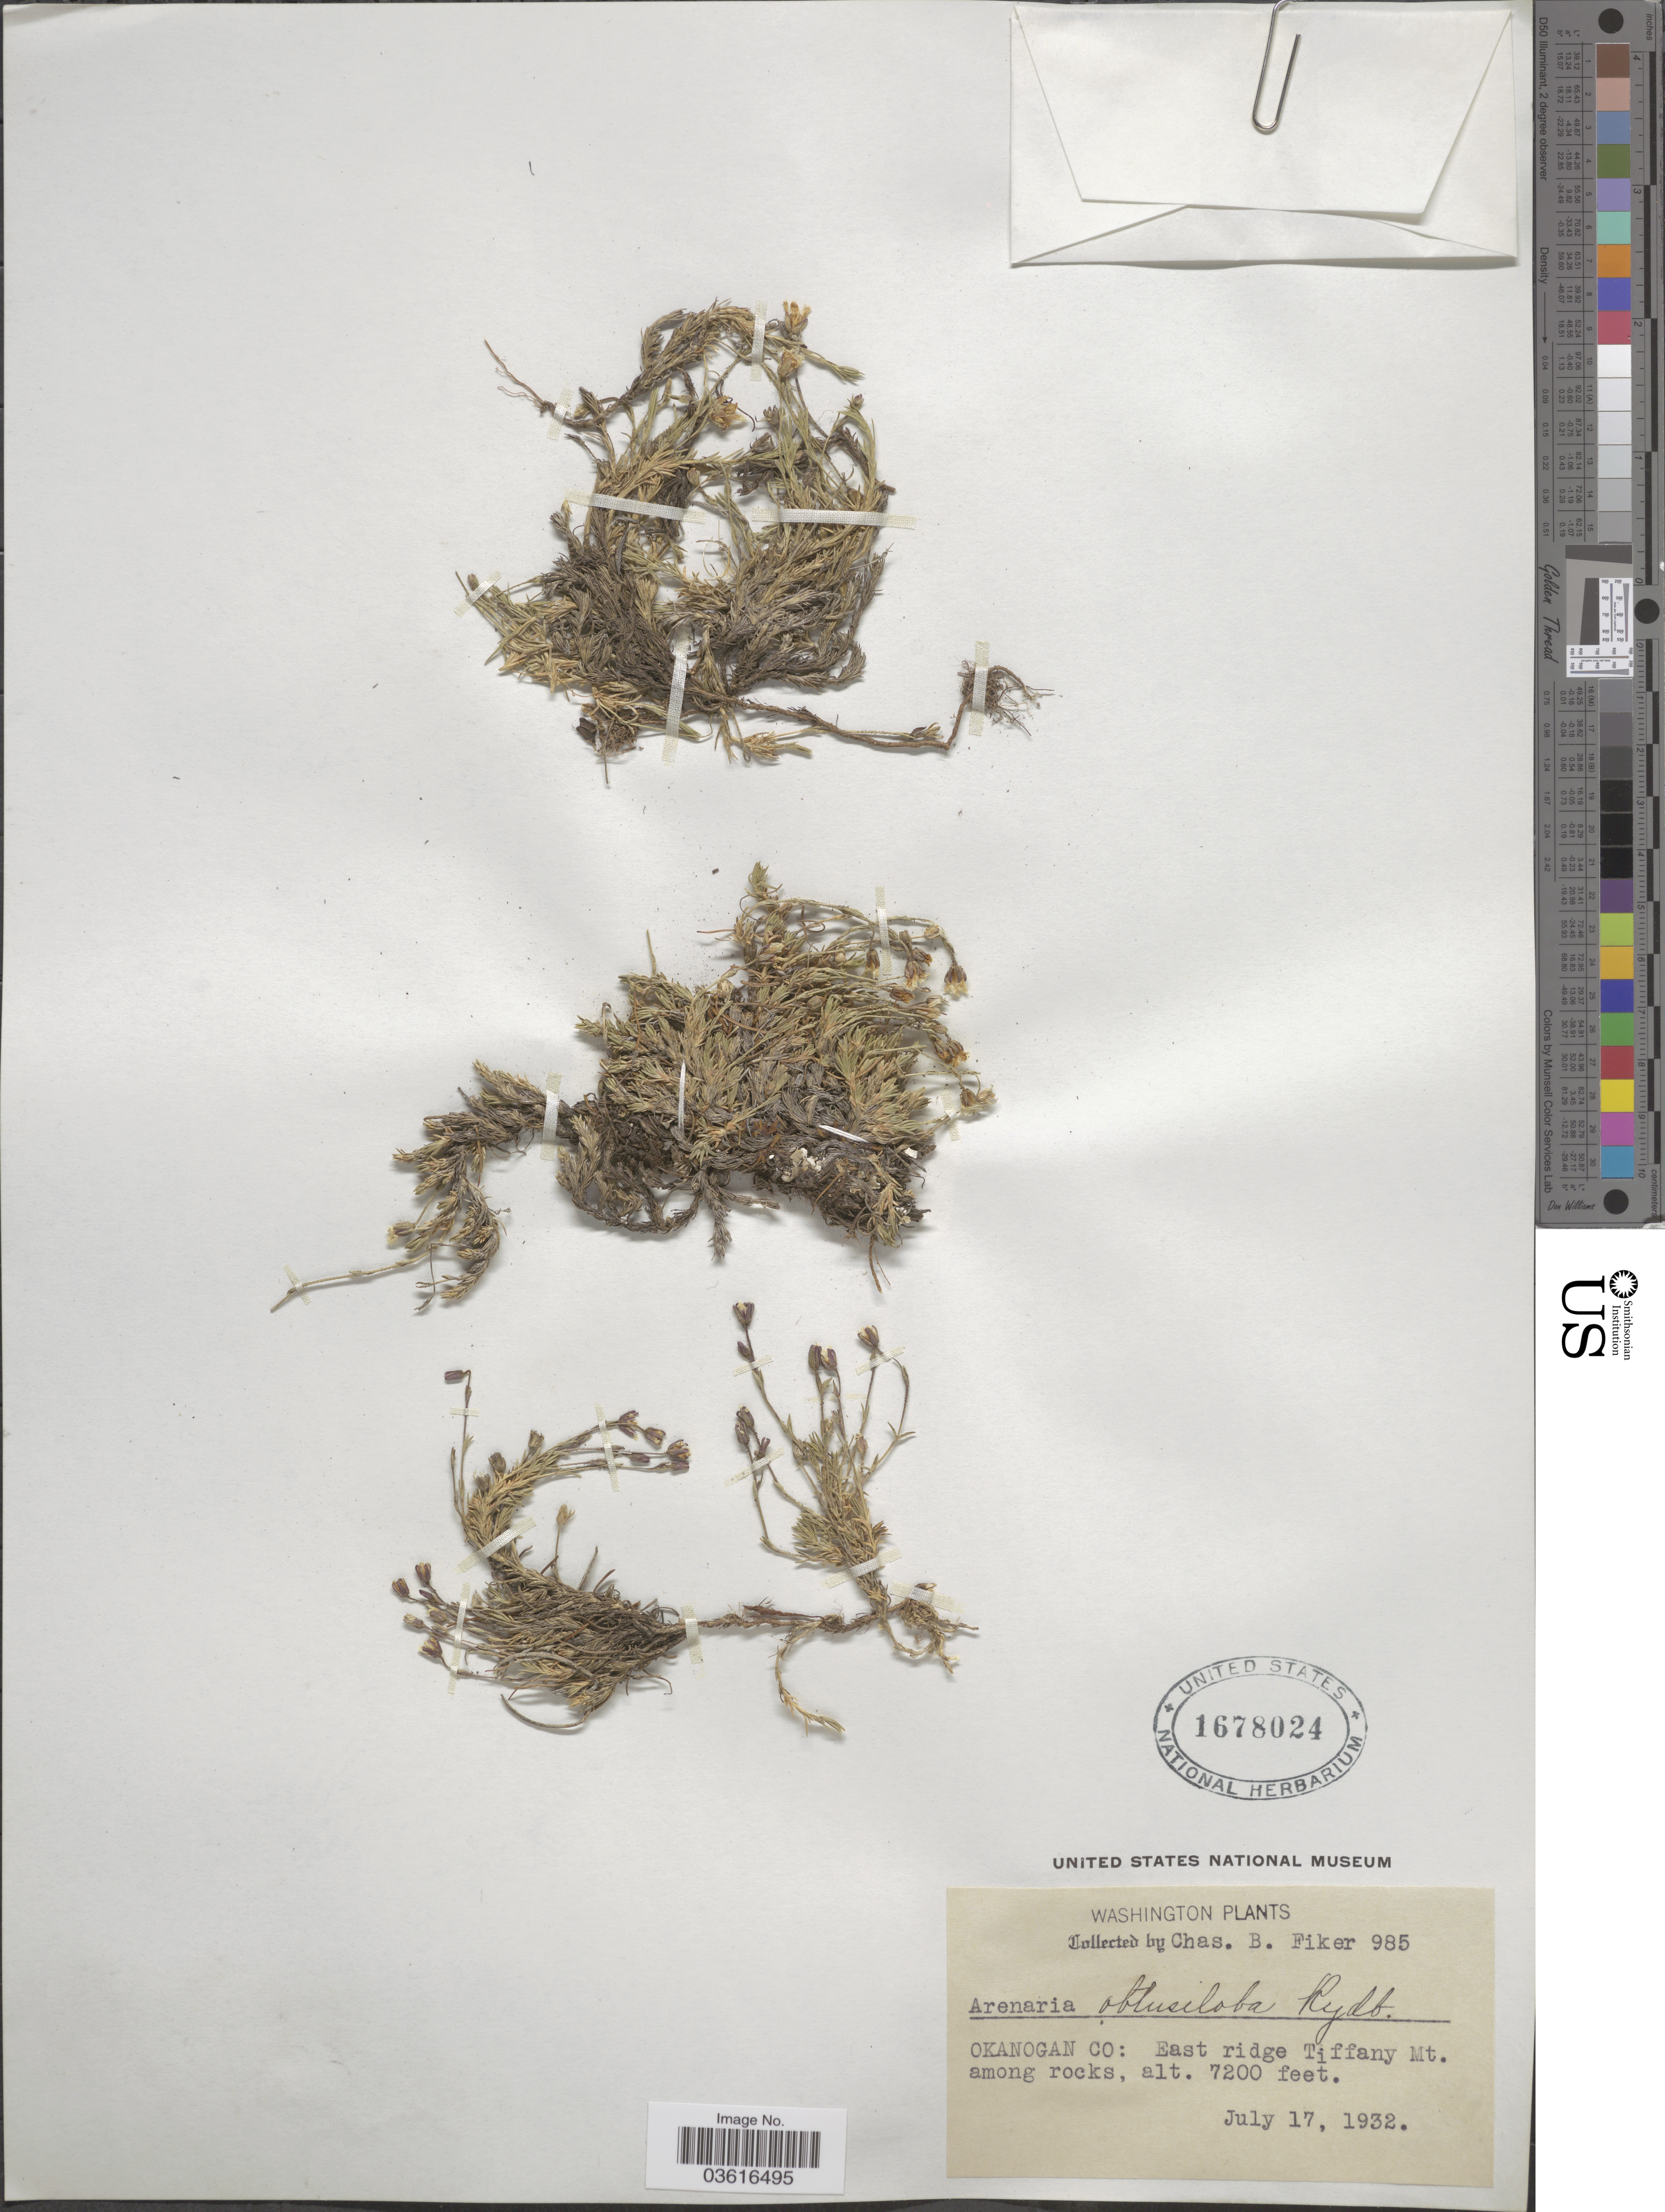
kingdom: Plantae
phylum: Tracheophyta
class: Magnoliopsida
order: Caryophyllales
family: Caryophyllaceae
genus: Cherleria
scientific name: Cherleria obtusiloba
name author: (Rydb.) A.J. Moore & Dillenb.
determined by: Strong, M. T., (US), Smithsonian Institution - National Museum of Natural History (UNITED STATES)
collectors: C. Fiker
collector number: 985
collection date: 1932-07-17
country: United States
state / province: Washington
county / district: Okanogan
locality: Okanogan Co: East ridge Tiffany Mt. among rocks.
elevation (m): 2195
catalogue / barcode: US 1678024